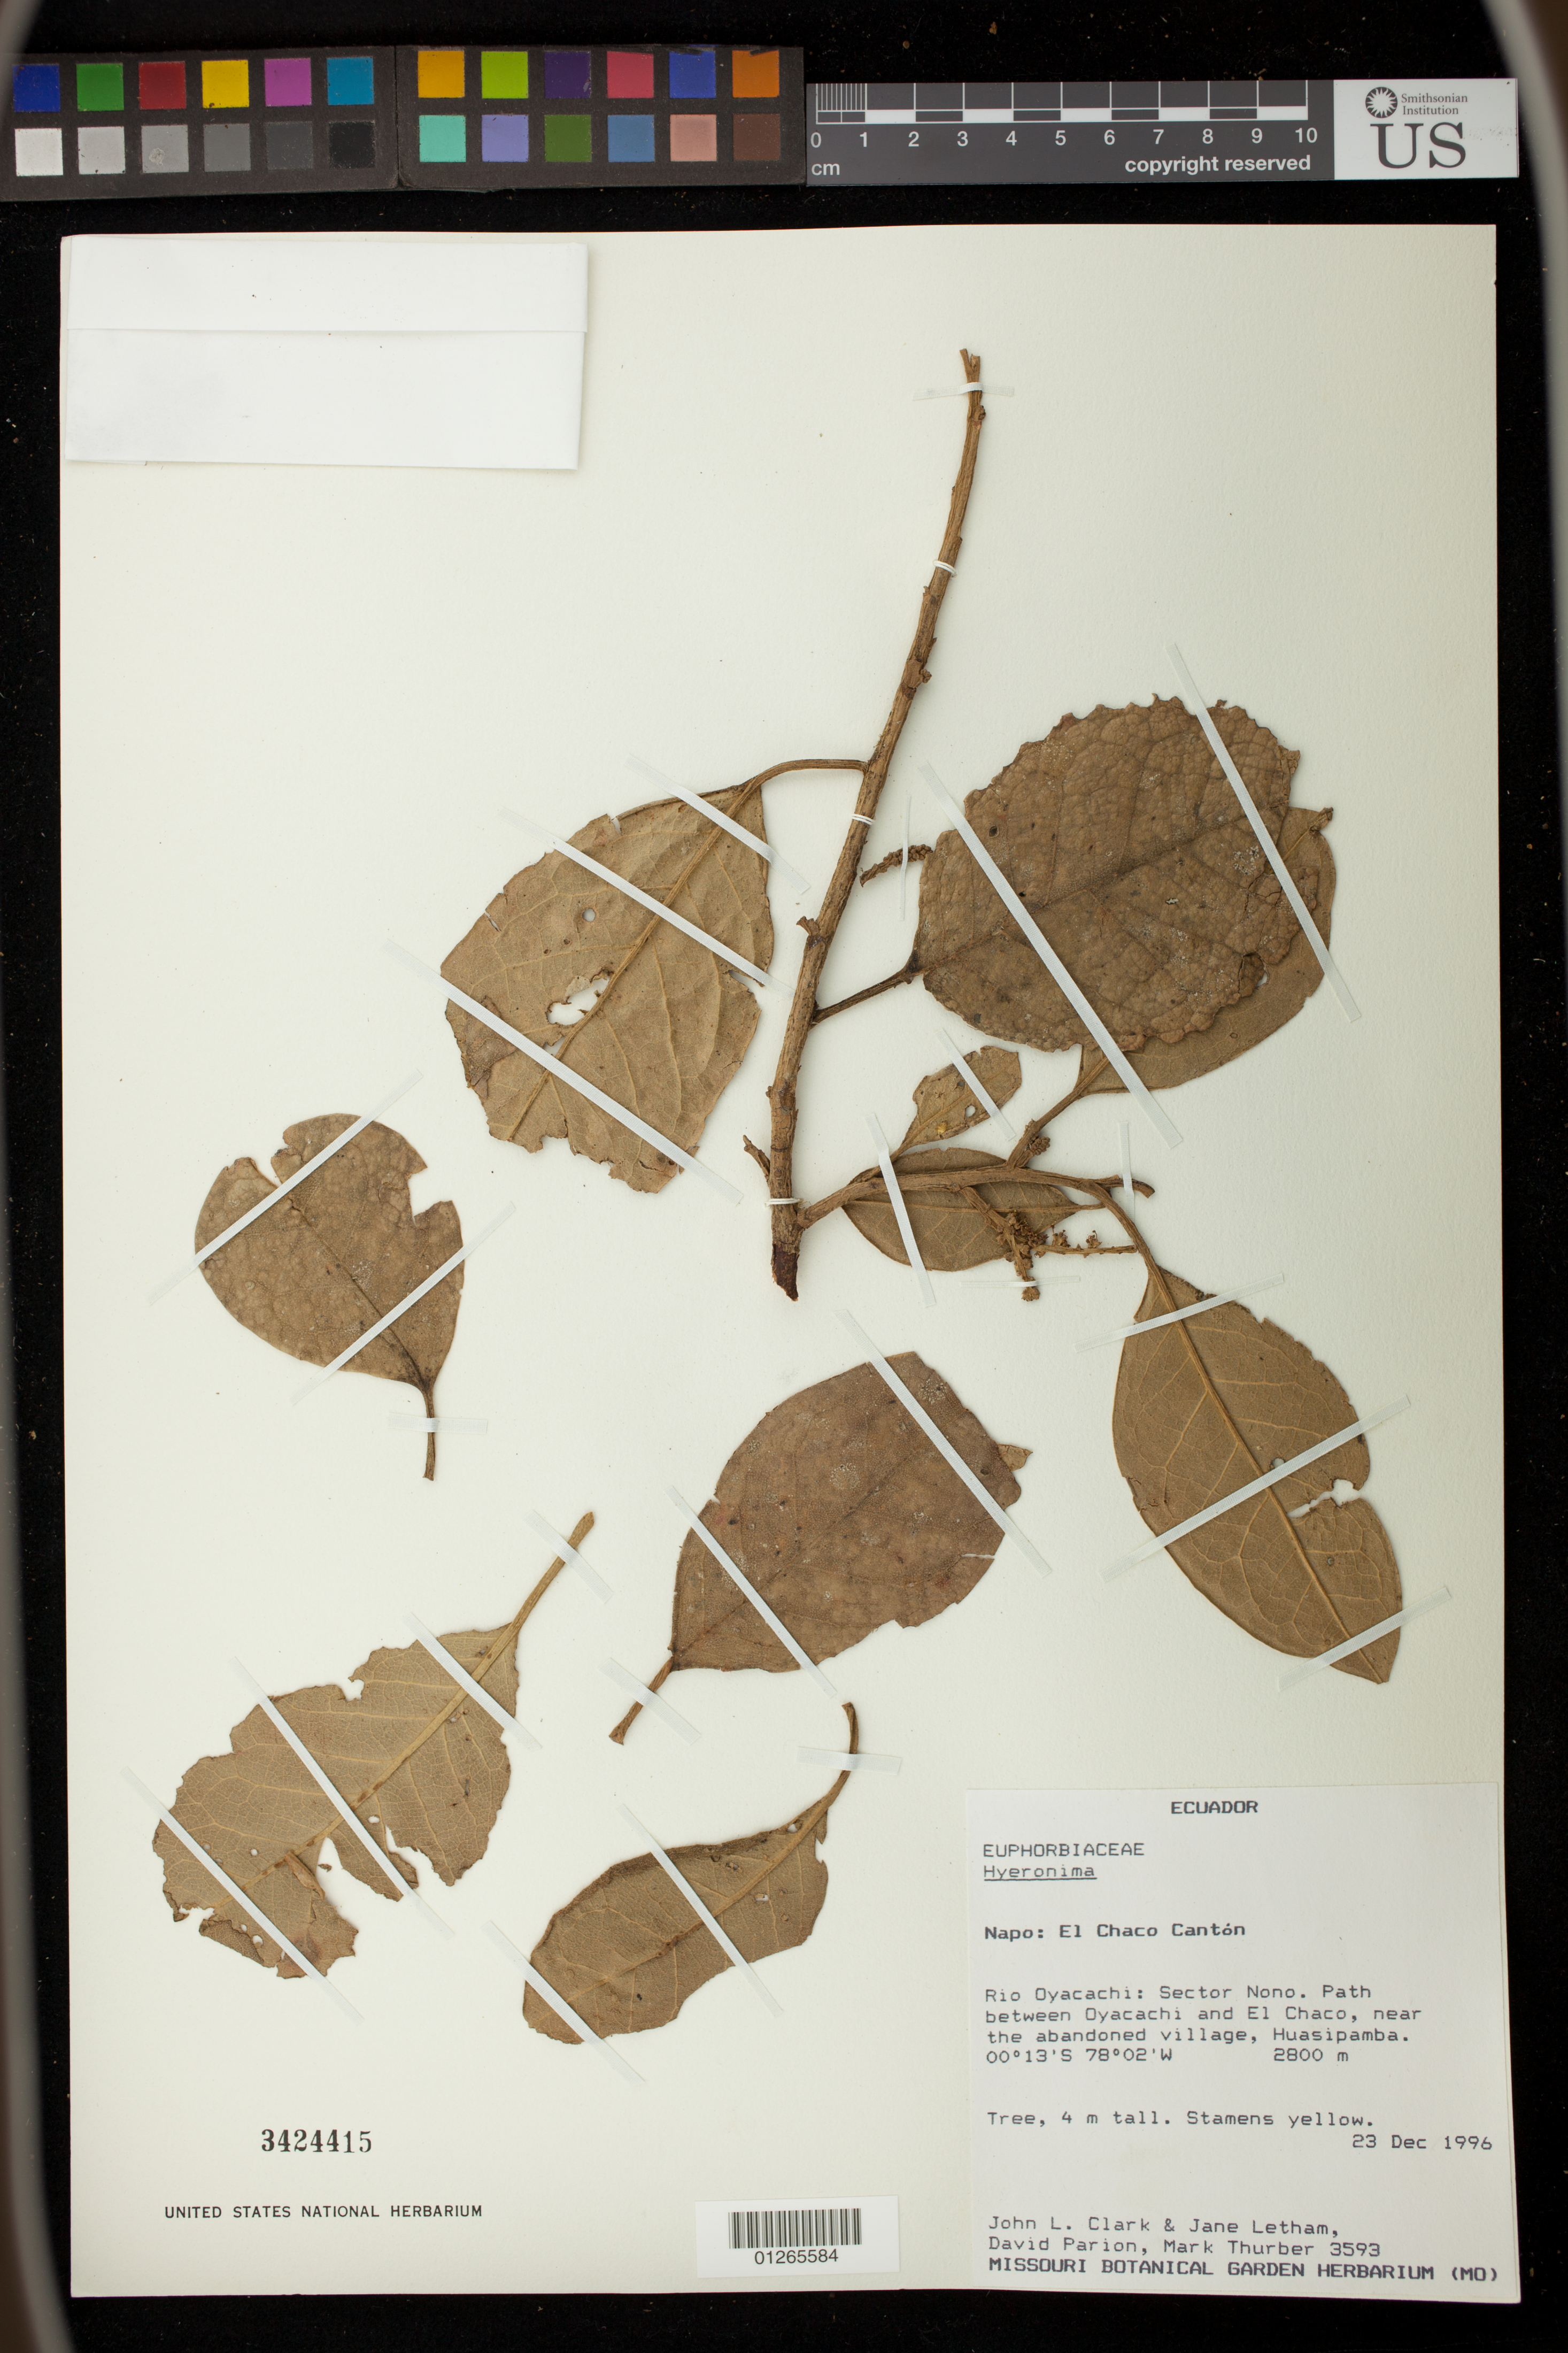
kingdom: Plantae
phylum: Tracheophyta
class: Magnoliopsida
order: Malpighiales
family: Phyllanthaceae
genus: Hieronyma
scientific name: Hieronyma sp.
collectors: J. L. Clark, J. Letham, D. Parion & M. Thurber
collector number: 3593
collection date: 1996-12-23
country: Ecuador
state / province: Napo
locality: Cordillera La Macarena (exiremo nordeste), macizo Renjifo, faldas orientales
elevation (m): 2800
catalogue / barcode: US 3424415